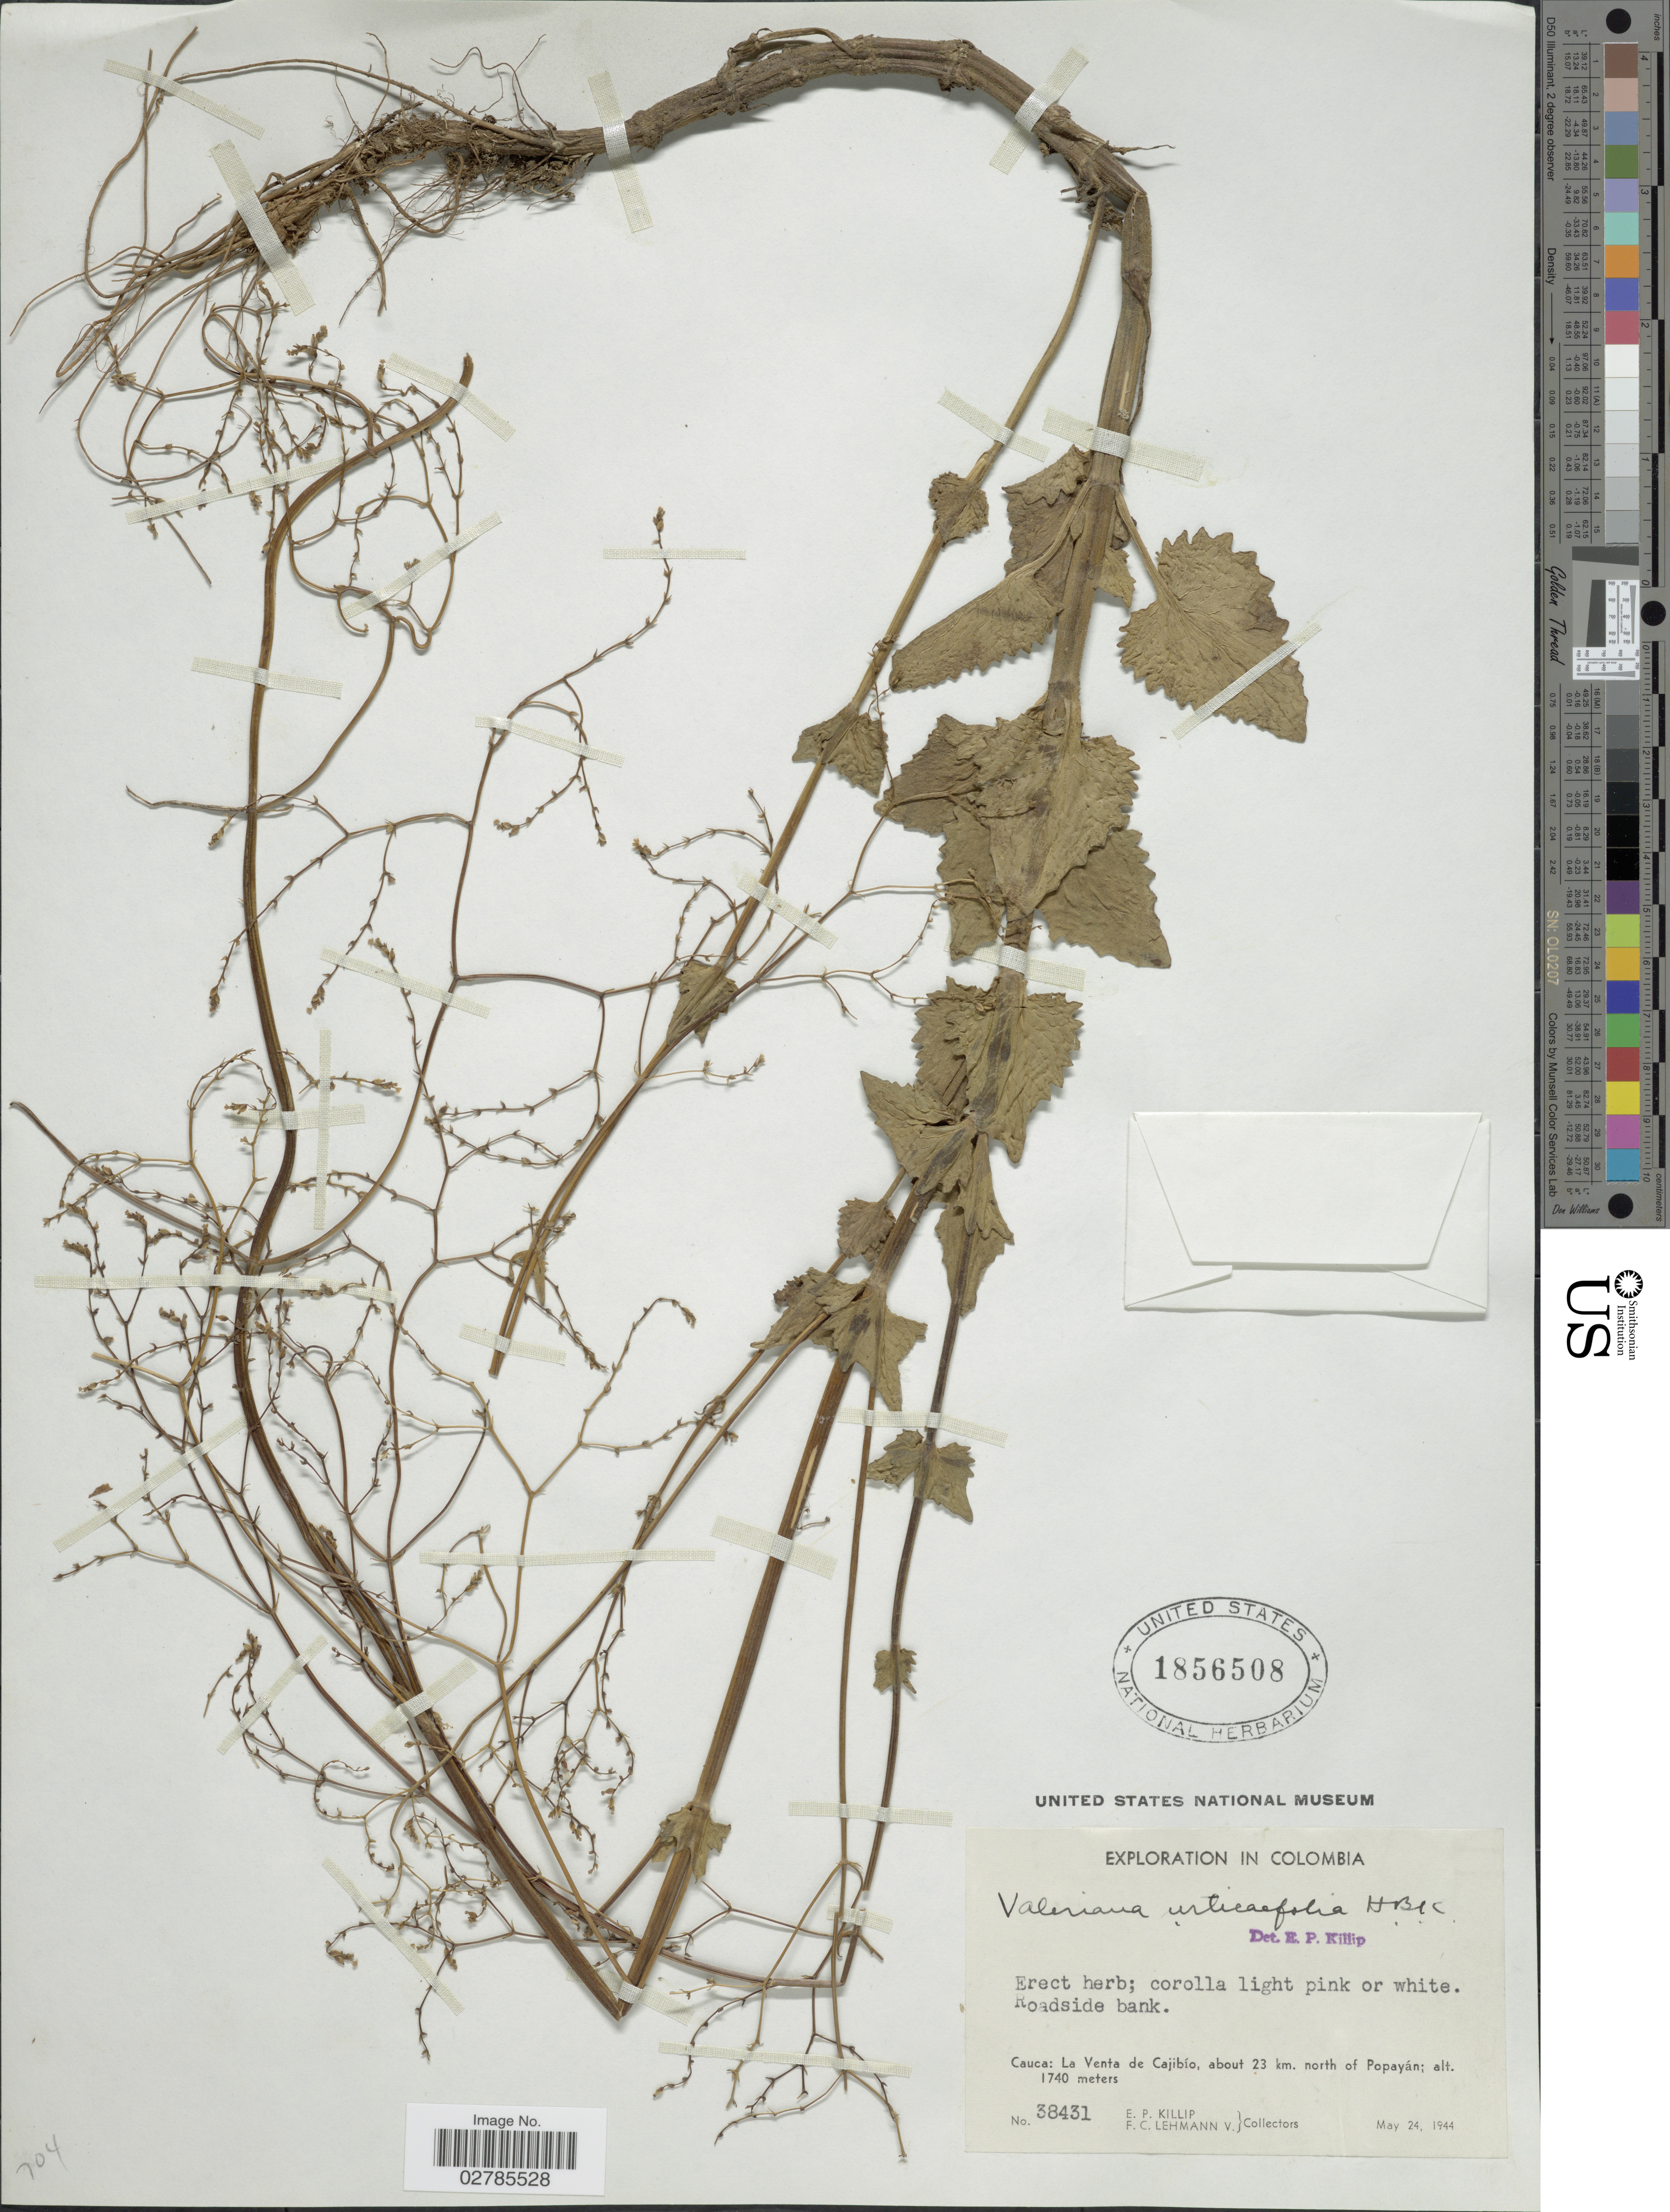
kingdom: Plantae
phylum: Tracheophyta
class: Magnoliopsida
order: Dipsacales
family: Caprifoliaceae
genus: Valeriana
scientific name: Valeriana urticaefolia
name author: Kunth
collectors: E. P. Killip & F. Lehmann v.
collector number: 38431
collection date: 1944-05-24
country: Colombia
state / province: Cauca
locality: Cauca: La Venta de Cajibío, about 23 km. north of Popayán.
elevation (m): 1740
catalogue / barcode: US 1856508